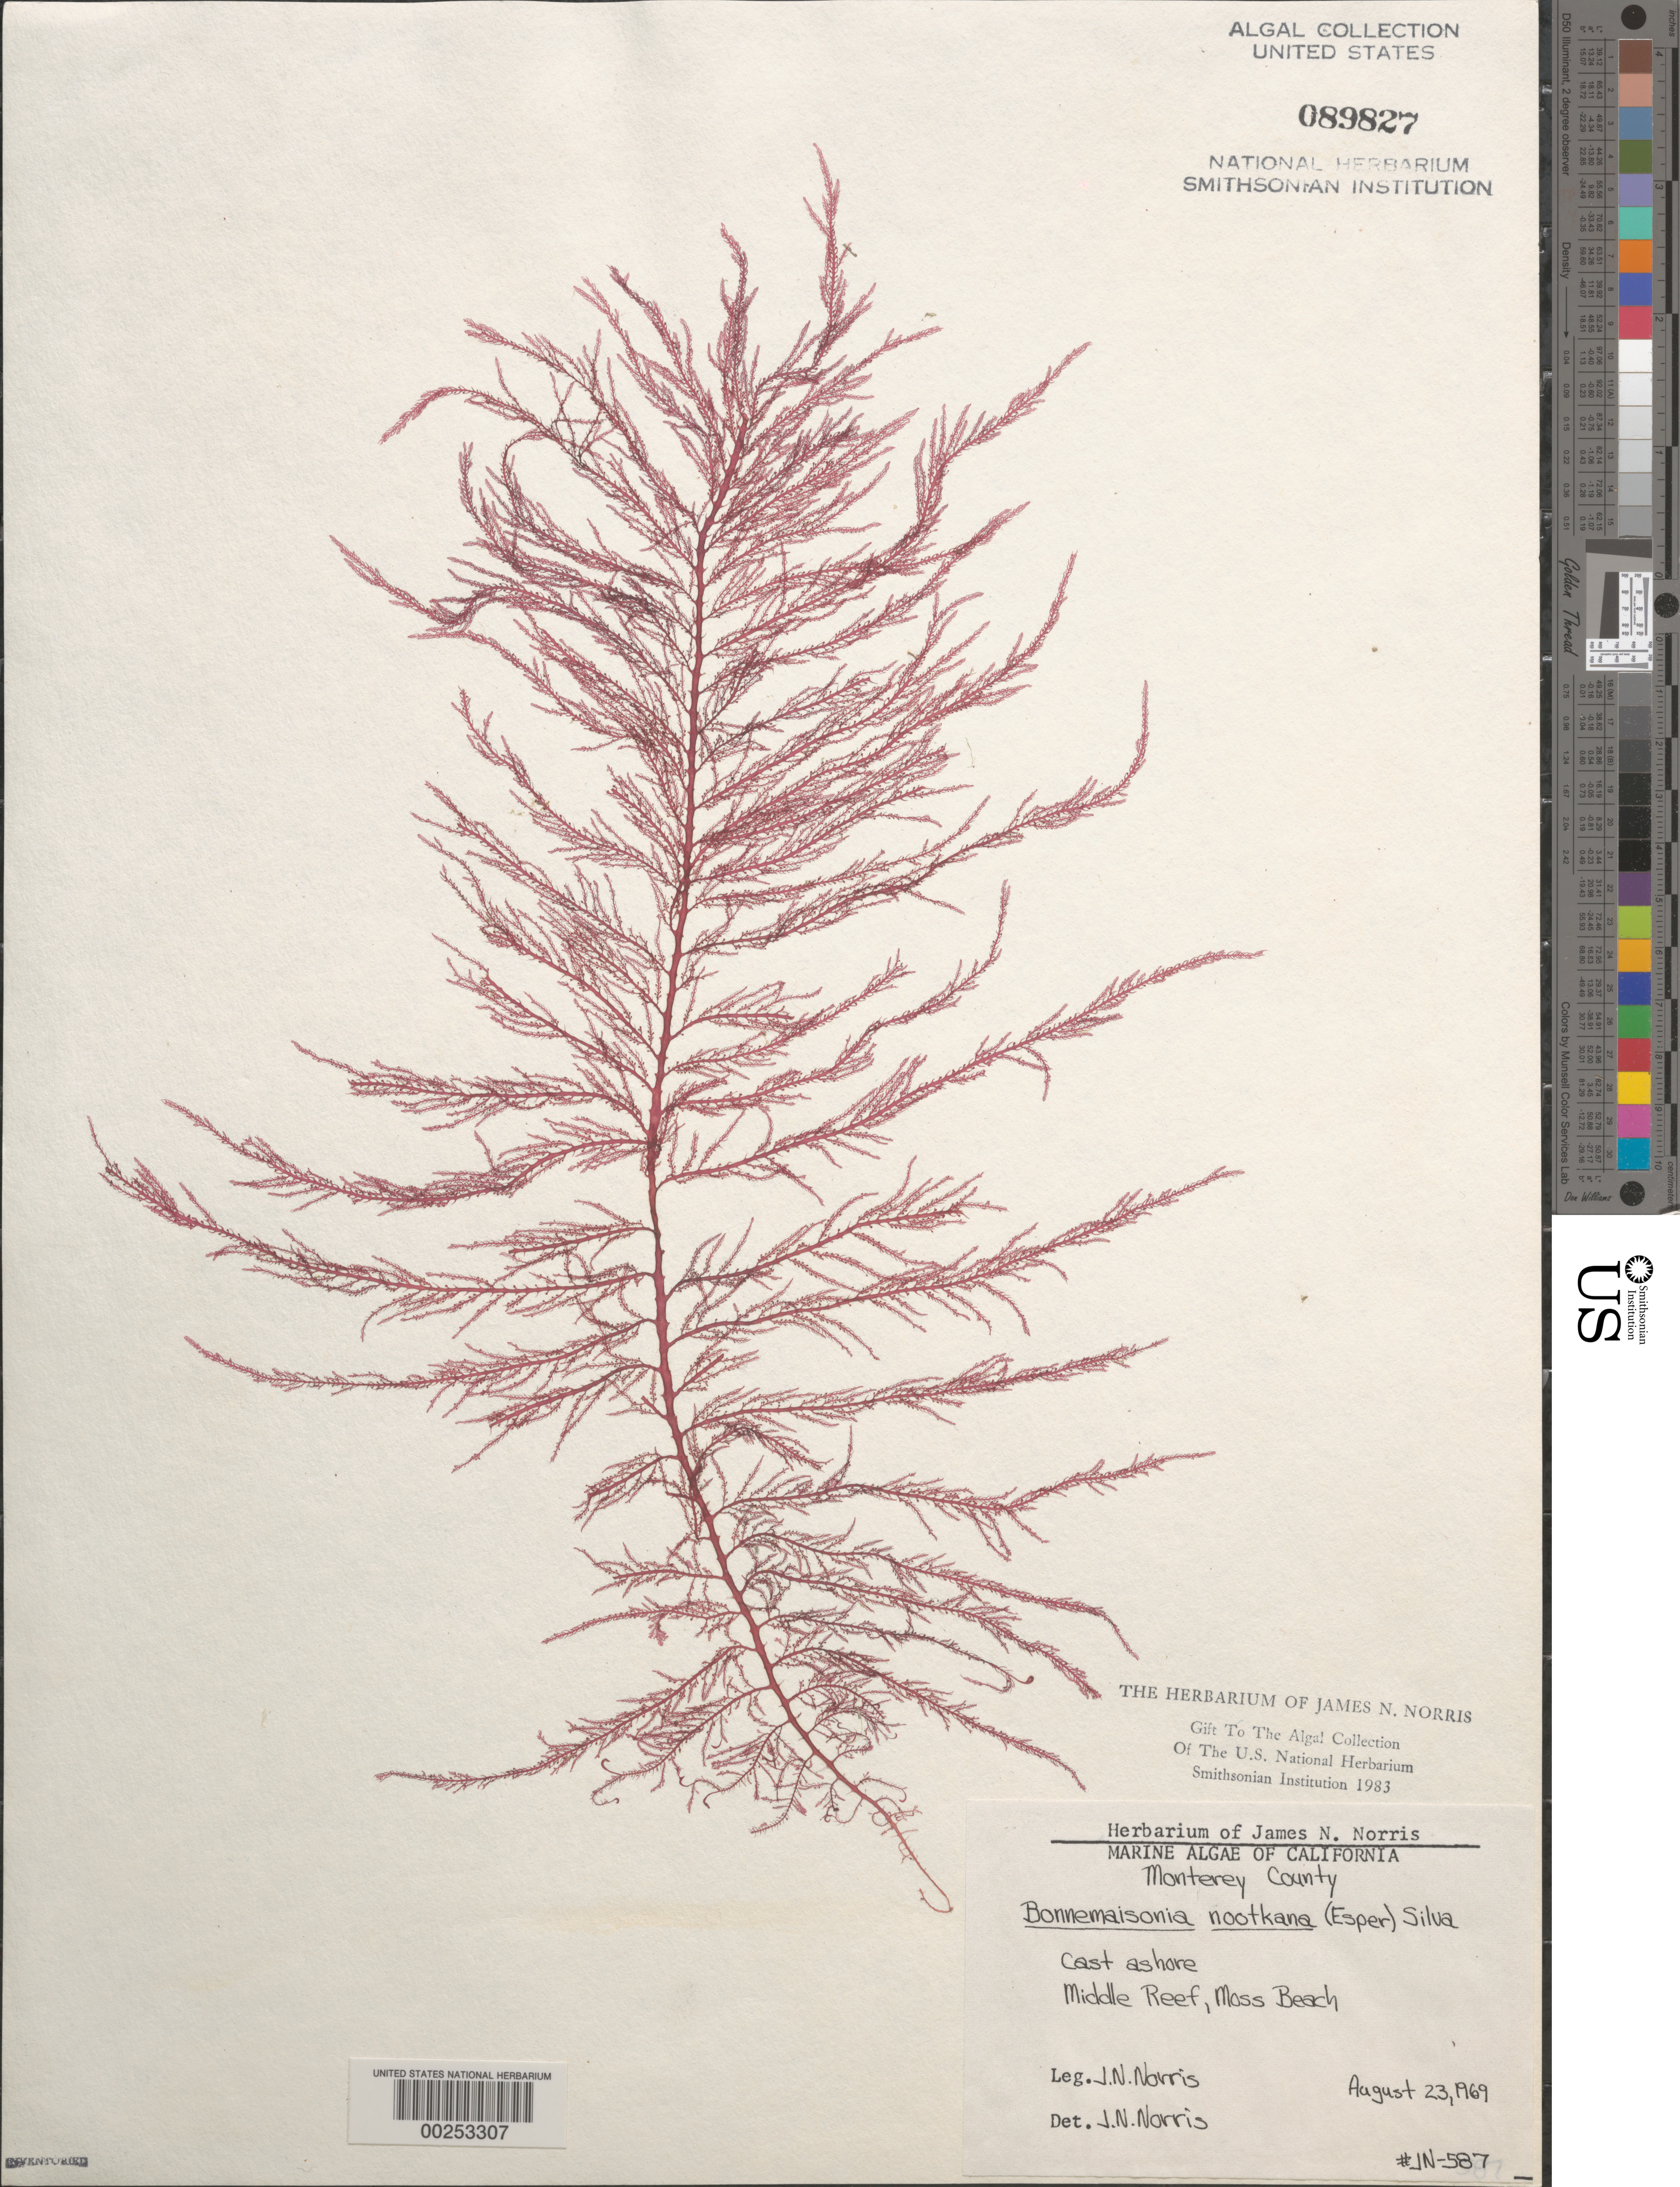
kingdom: Plantae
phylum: Rhodophyta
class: Florideophyceae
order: Bonnemaisoniales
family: Bonnemaisoniaceae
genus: Bonnemaisonia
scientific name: Bonnemaisonia nootkana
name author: (Esper) P.C. Silva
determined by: Norris, James N.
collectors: J. N. Norris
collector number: JN-587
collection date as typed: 23 Aug 1969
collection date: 1969-08-23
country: United States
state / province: California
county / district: Monterey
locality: Middle Reef of Moss Beach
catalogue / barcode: US 89827